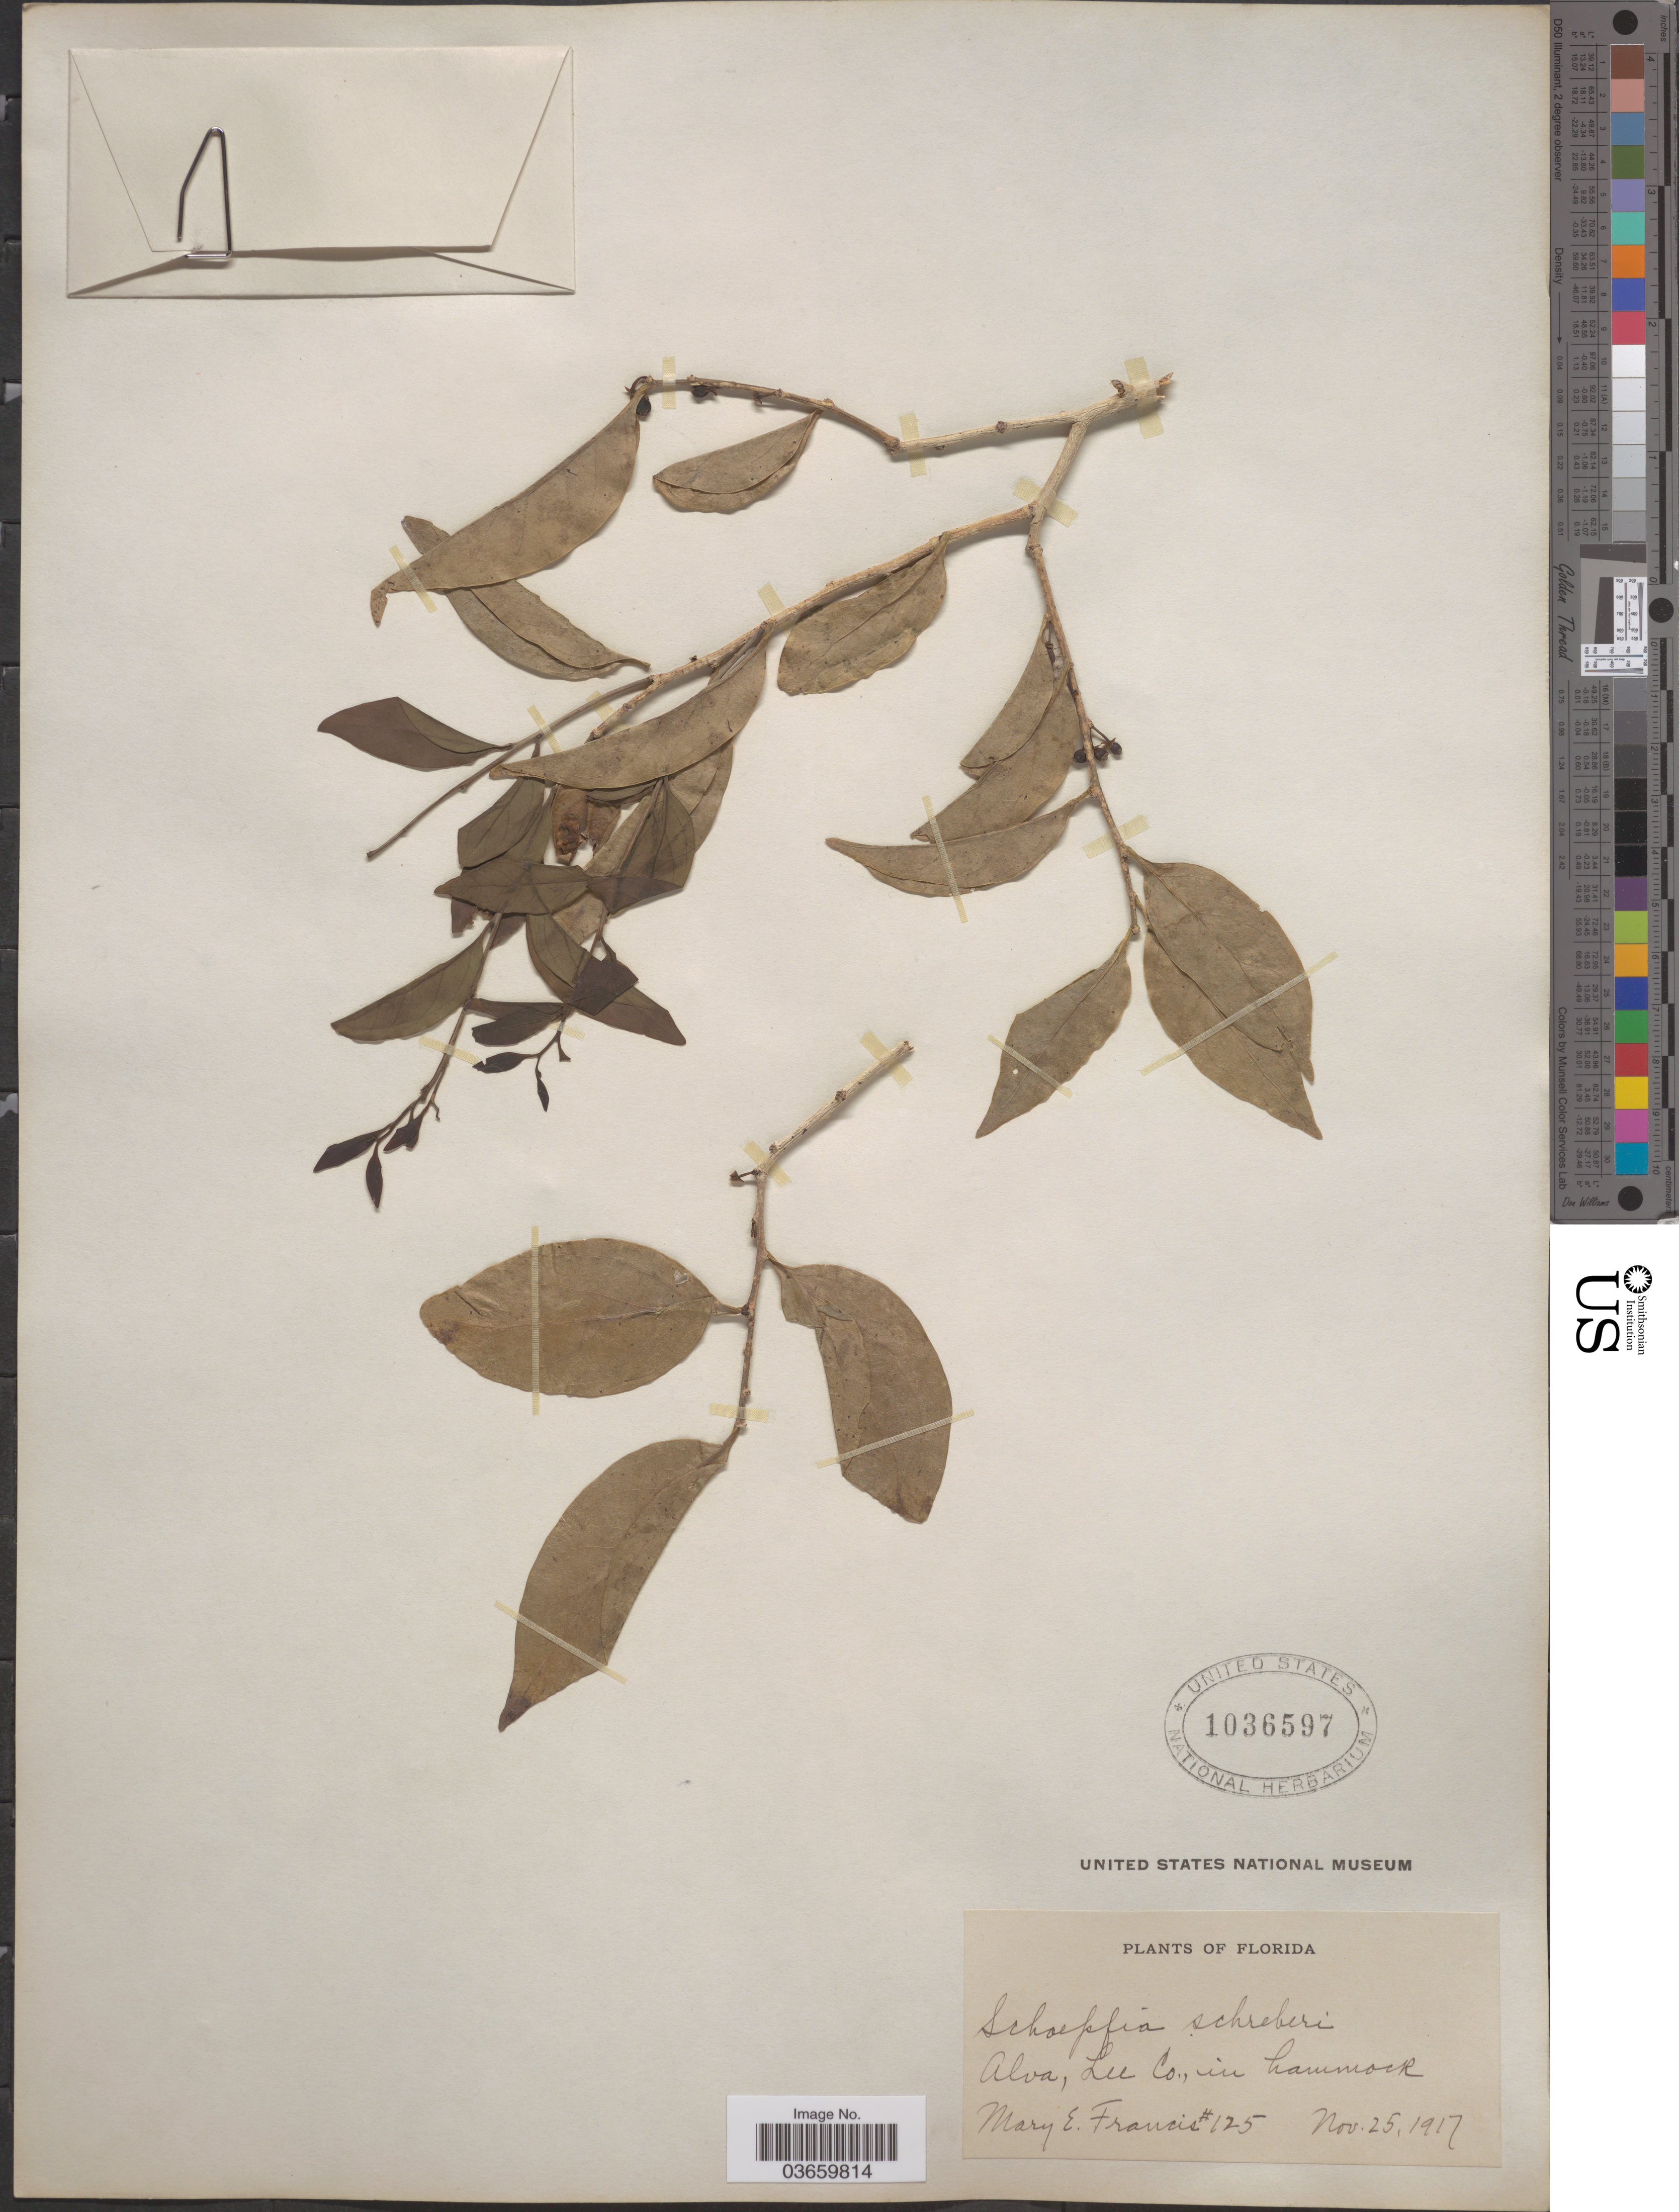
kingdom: Plantae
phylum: Tracheophyta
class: Magnoliopsida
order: Santalales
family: Schoepfiaceae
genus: Schoepfia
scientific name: Schoepfia chrysophylloides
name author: (A. Rich.) Planch.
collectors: M. E. Francis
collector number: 125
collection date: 1917-11-25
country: United States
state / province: Florida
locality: Alva, Lee Co., in hammock.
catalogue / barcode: US 1036597